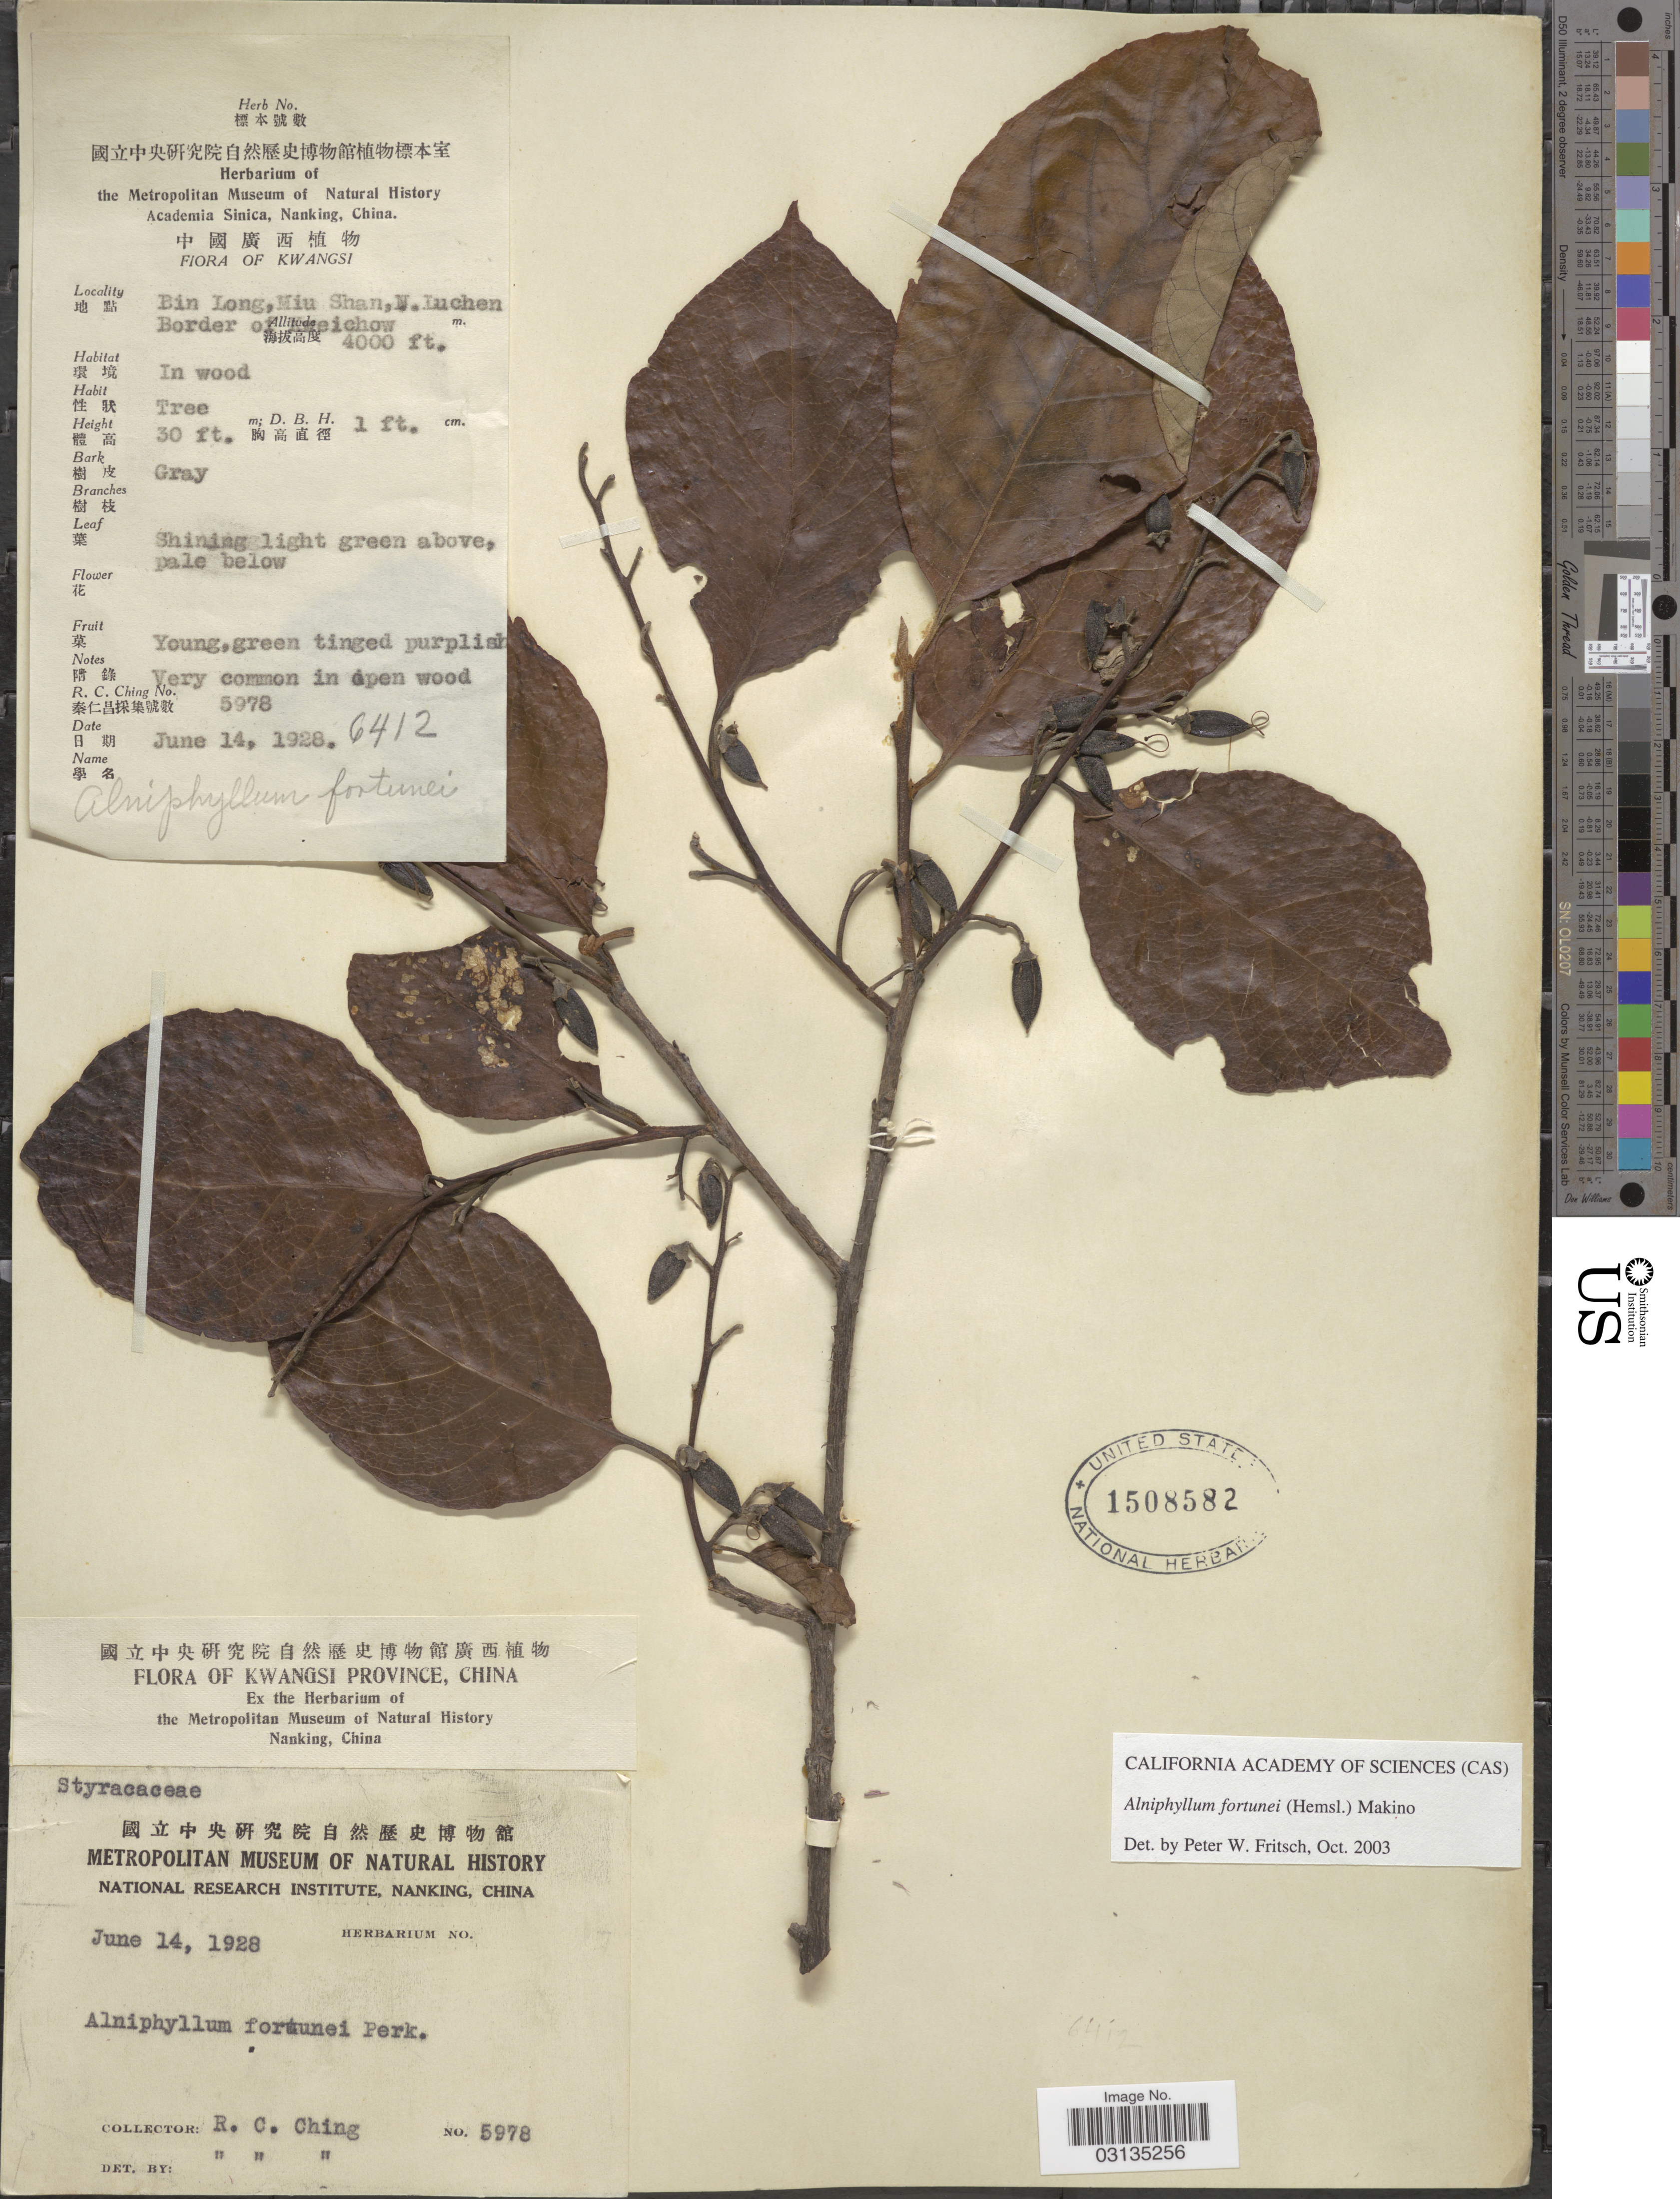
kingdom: Plantae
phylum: Tracheophyta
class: Magnoliopsida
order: Ericales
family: Styracaceae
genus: Alniphyllum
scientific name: Alniphyllum fortunei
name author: (Hemsl.) Makino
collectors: R. C. Ching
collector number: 5978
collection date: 1928-06-14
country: China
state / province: Guangxi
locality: Kwangsi Province. Bin Long, Miu Shan, N. Luchen Border of Kweichow.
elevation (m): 1219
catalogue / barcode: US 1508582